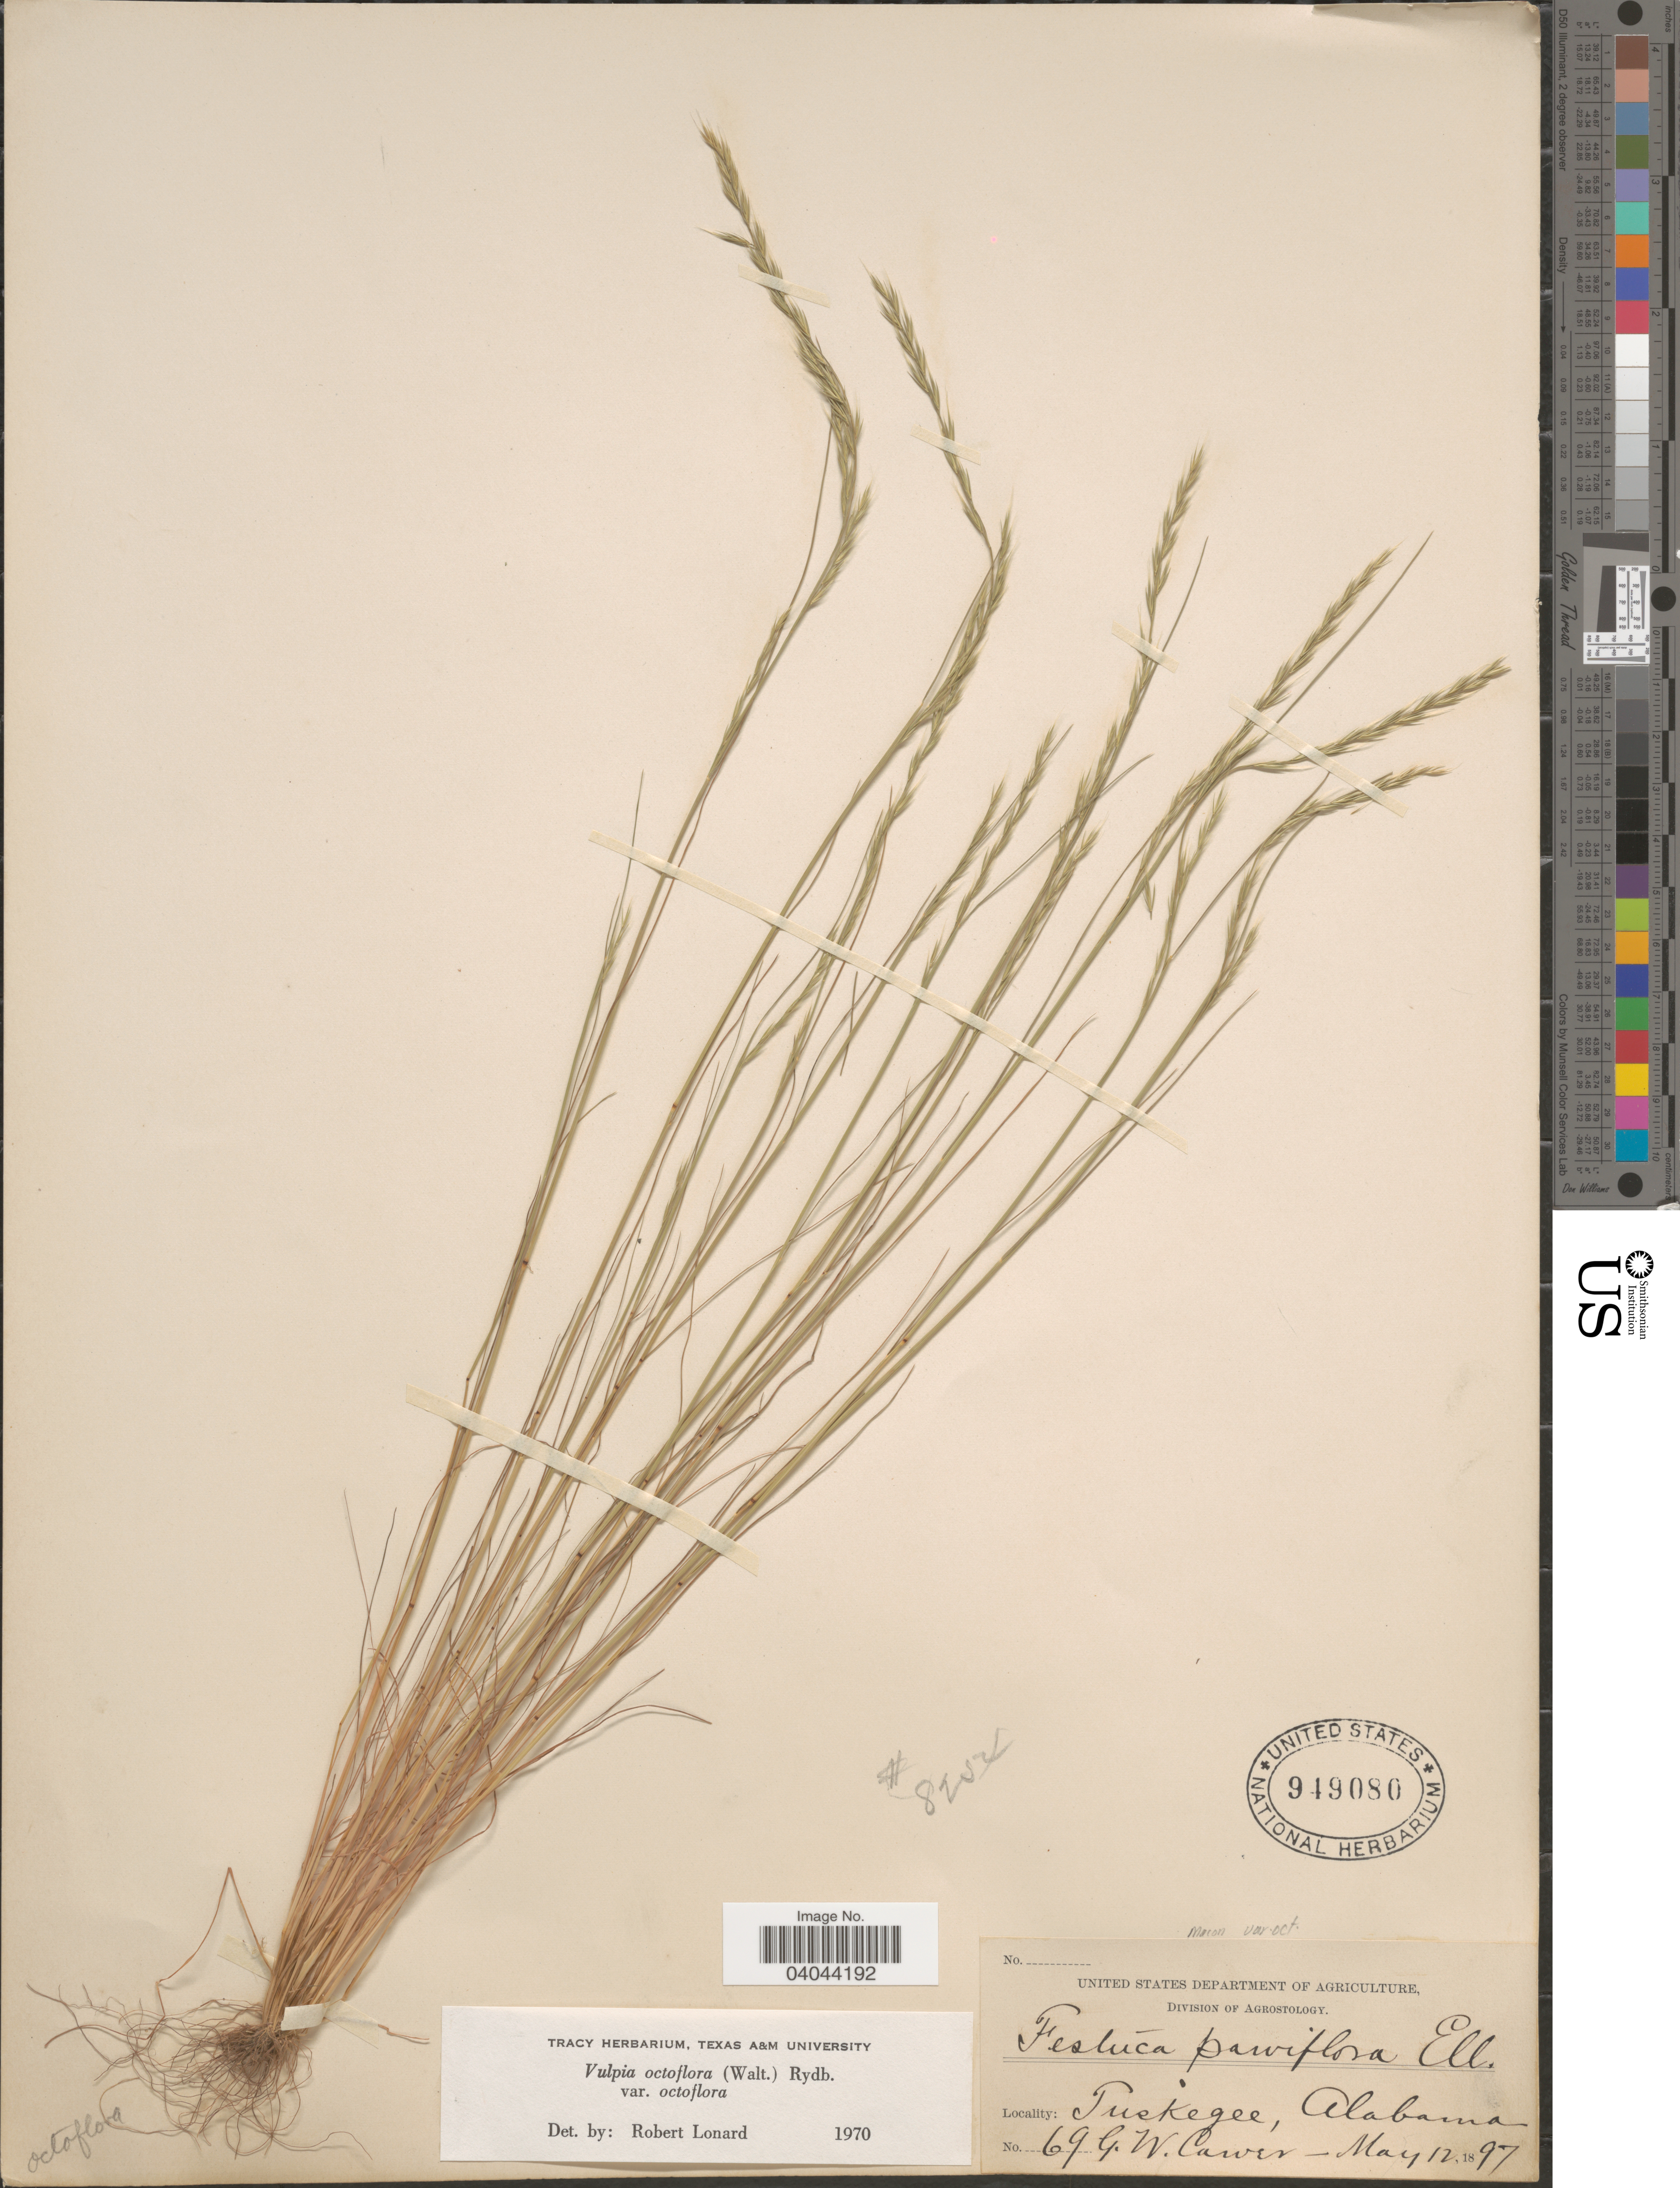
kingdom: Plantae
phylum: Tracheophyta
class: Liliopsida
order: Poales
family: Poaceae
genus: Festuca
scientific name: Festuca octoflora var. octoflora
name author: Walter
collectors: G. Carver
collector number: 69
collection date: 1897-05-12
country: United States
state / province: Alabama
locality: Macon. Tuskegee.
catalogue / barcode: US 949080